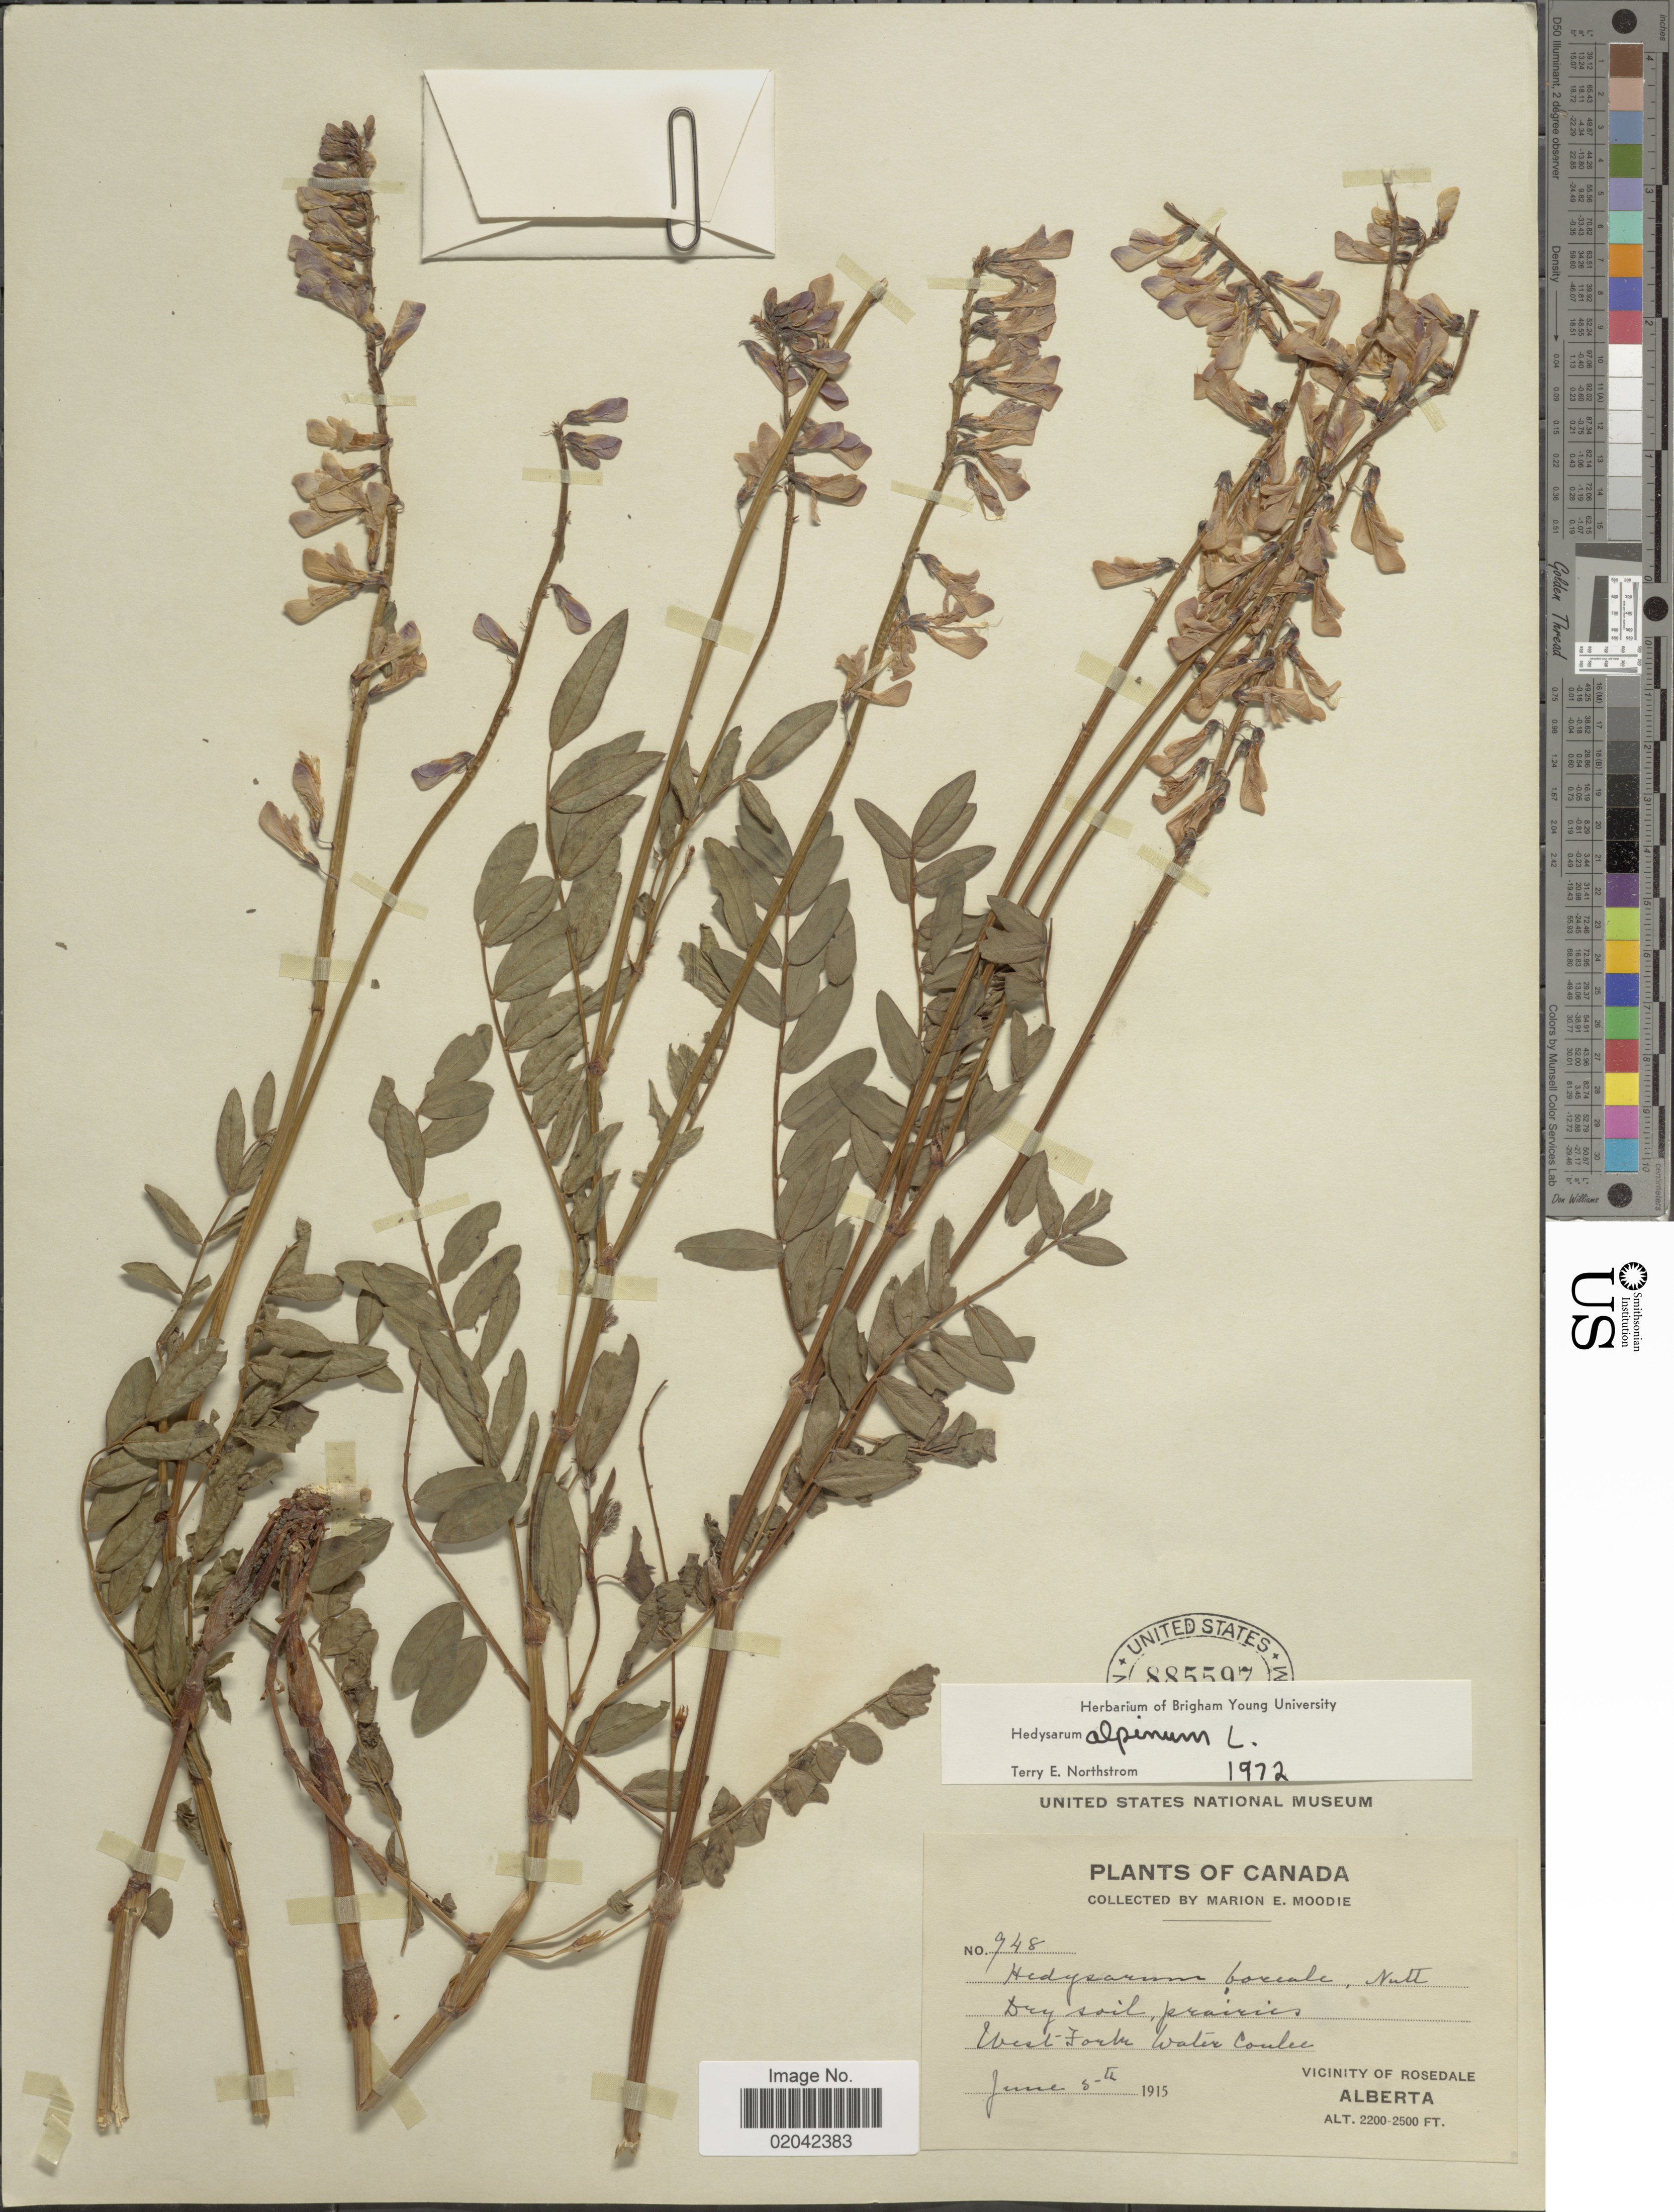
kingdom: Plantae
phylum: Tracheophyta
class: Magnoliopsida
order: Fabales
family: Fabaceae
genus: Hedysarum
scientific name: Hedysarum alpinum var. americanum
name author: Michx. ex Pursh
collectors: M. E. Moodie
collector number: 948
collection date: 1915-06-05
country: Canada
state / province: Alberta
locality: West Fork Water Coulee, Vicinity of Rosedale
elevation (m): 671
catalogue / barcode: US 885597